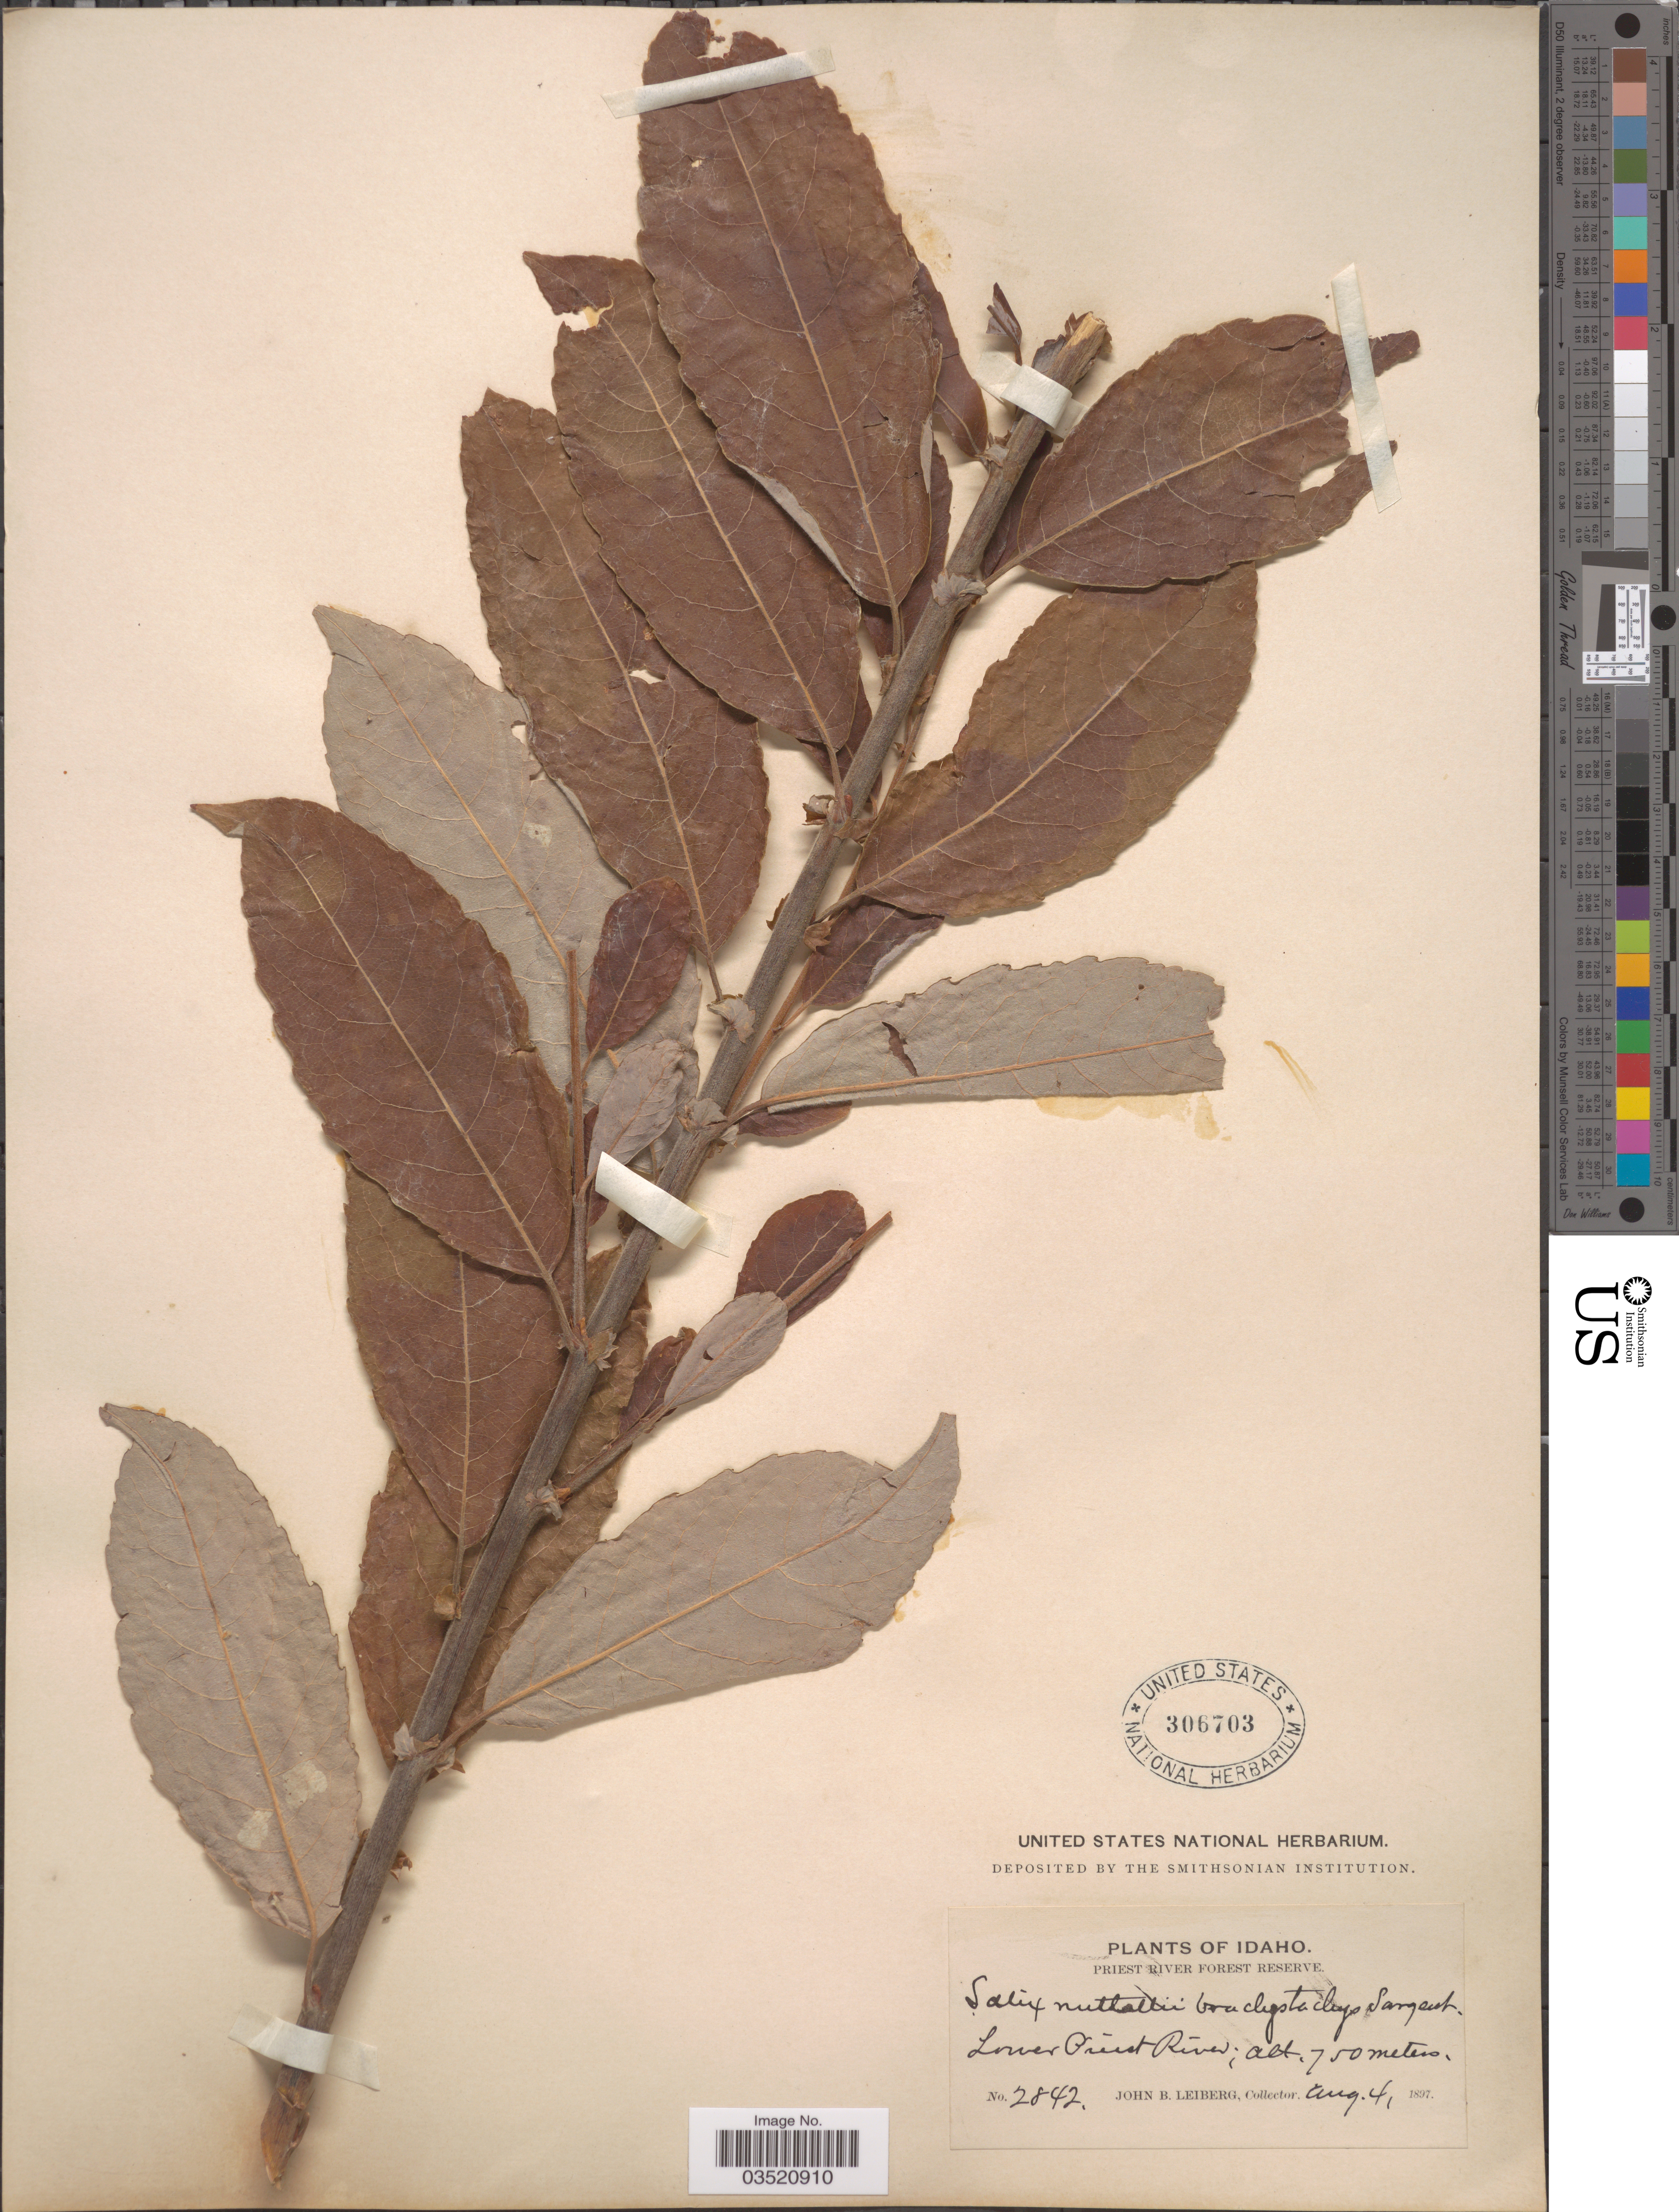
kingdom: Plantae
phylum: Tracheophyta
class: Magnoliopsida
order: Malpighiales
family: Salicaceae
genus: Salix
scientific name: Salix scouleriana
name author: Barratt ex Hook.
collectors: J. B. Leiberg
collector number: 2842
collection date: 1897-08-04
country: United States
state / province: Idaho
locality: Priest River Forest Reserve. Lower Priest River.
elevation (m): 750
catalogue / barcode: US 306703